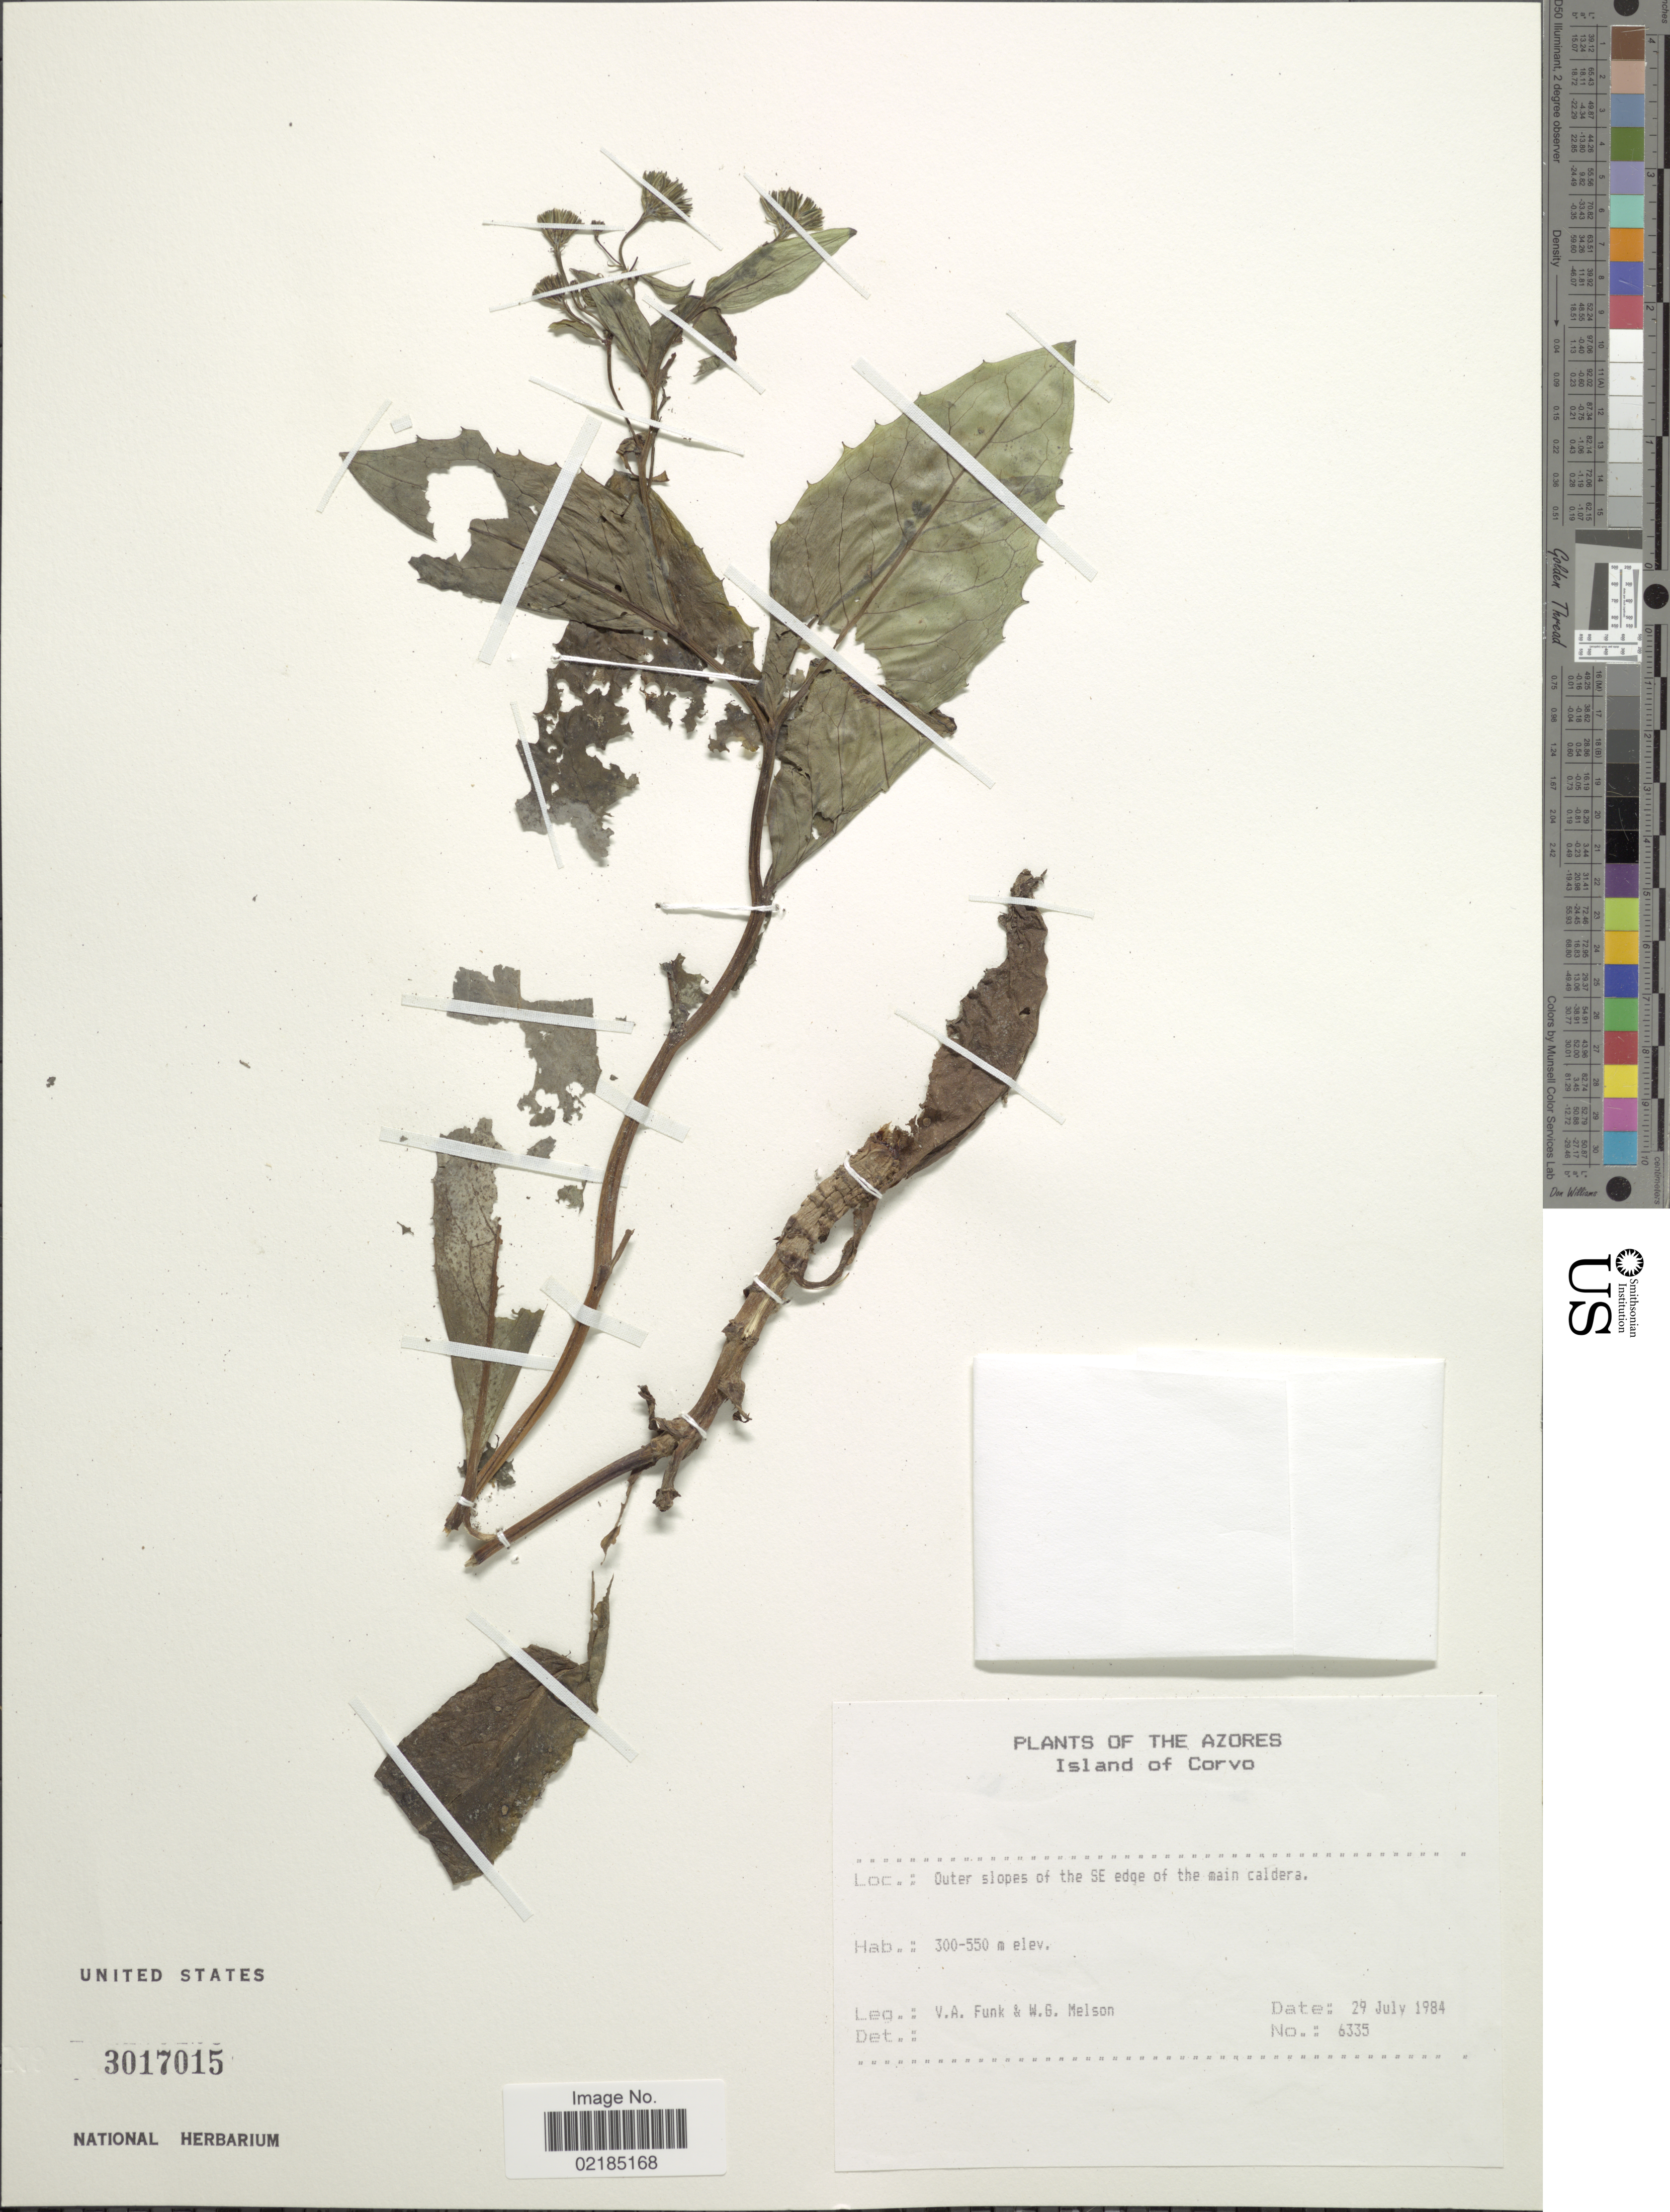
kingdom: Plantae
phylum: Tracheophyta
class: Magnoliopsida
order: Asterales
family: Asteraceae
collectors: V. Funk & W. Melson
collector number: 6335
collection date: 1984-07-29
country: Portugal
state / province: Azores (Aut. Reg.)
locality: Island of Corvo. Outer slopes of the SE edge of the main caldera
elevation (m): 300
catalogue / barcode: US 3017015